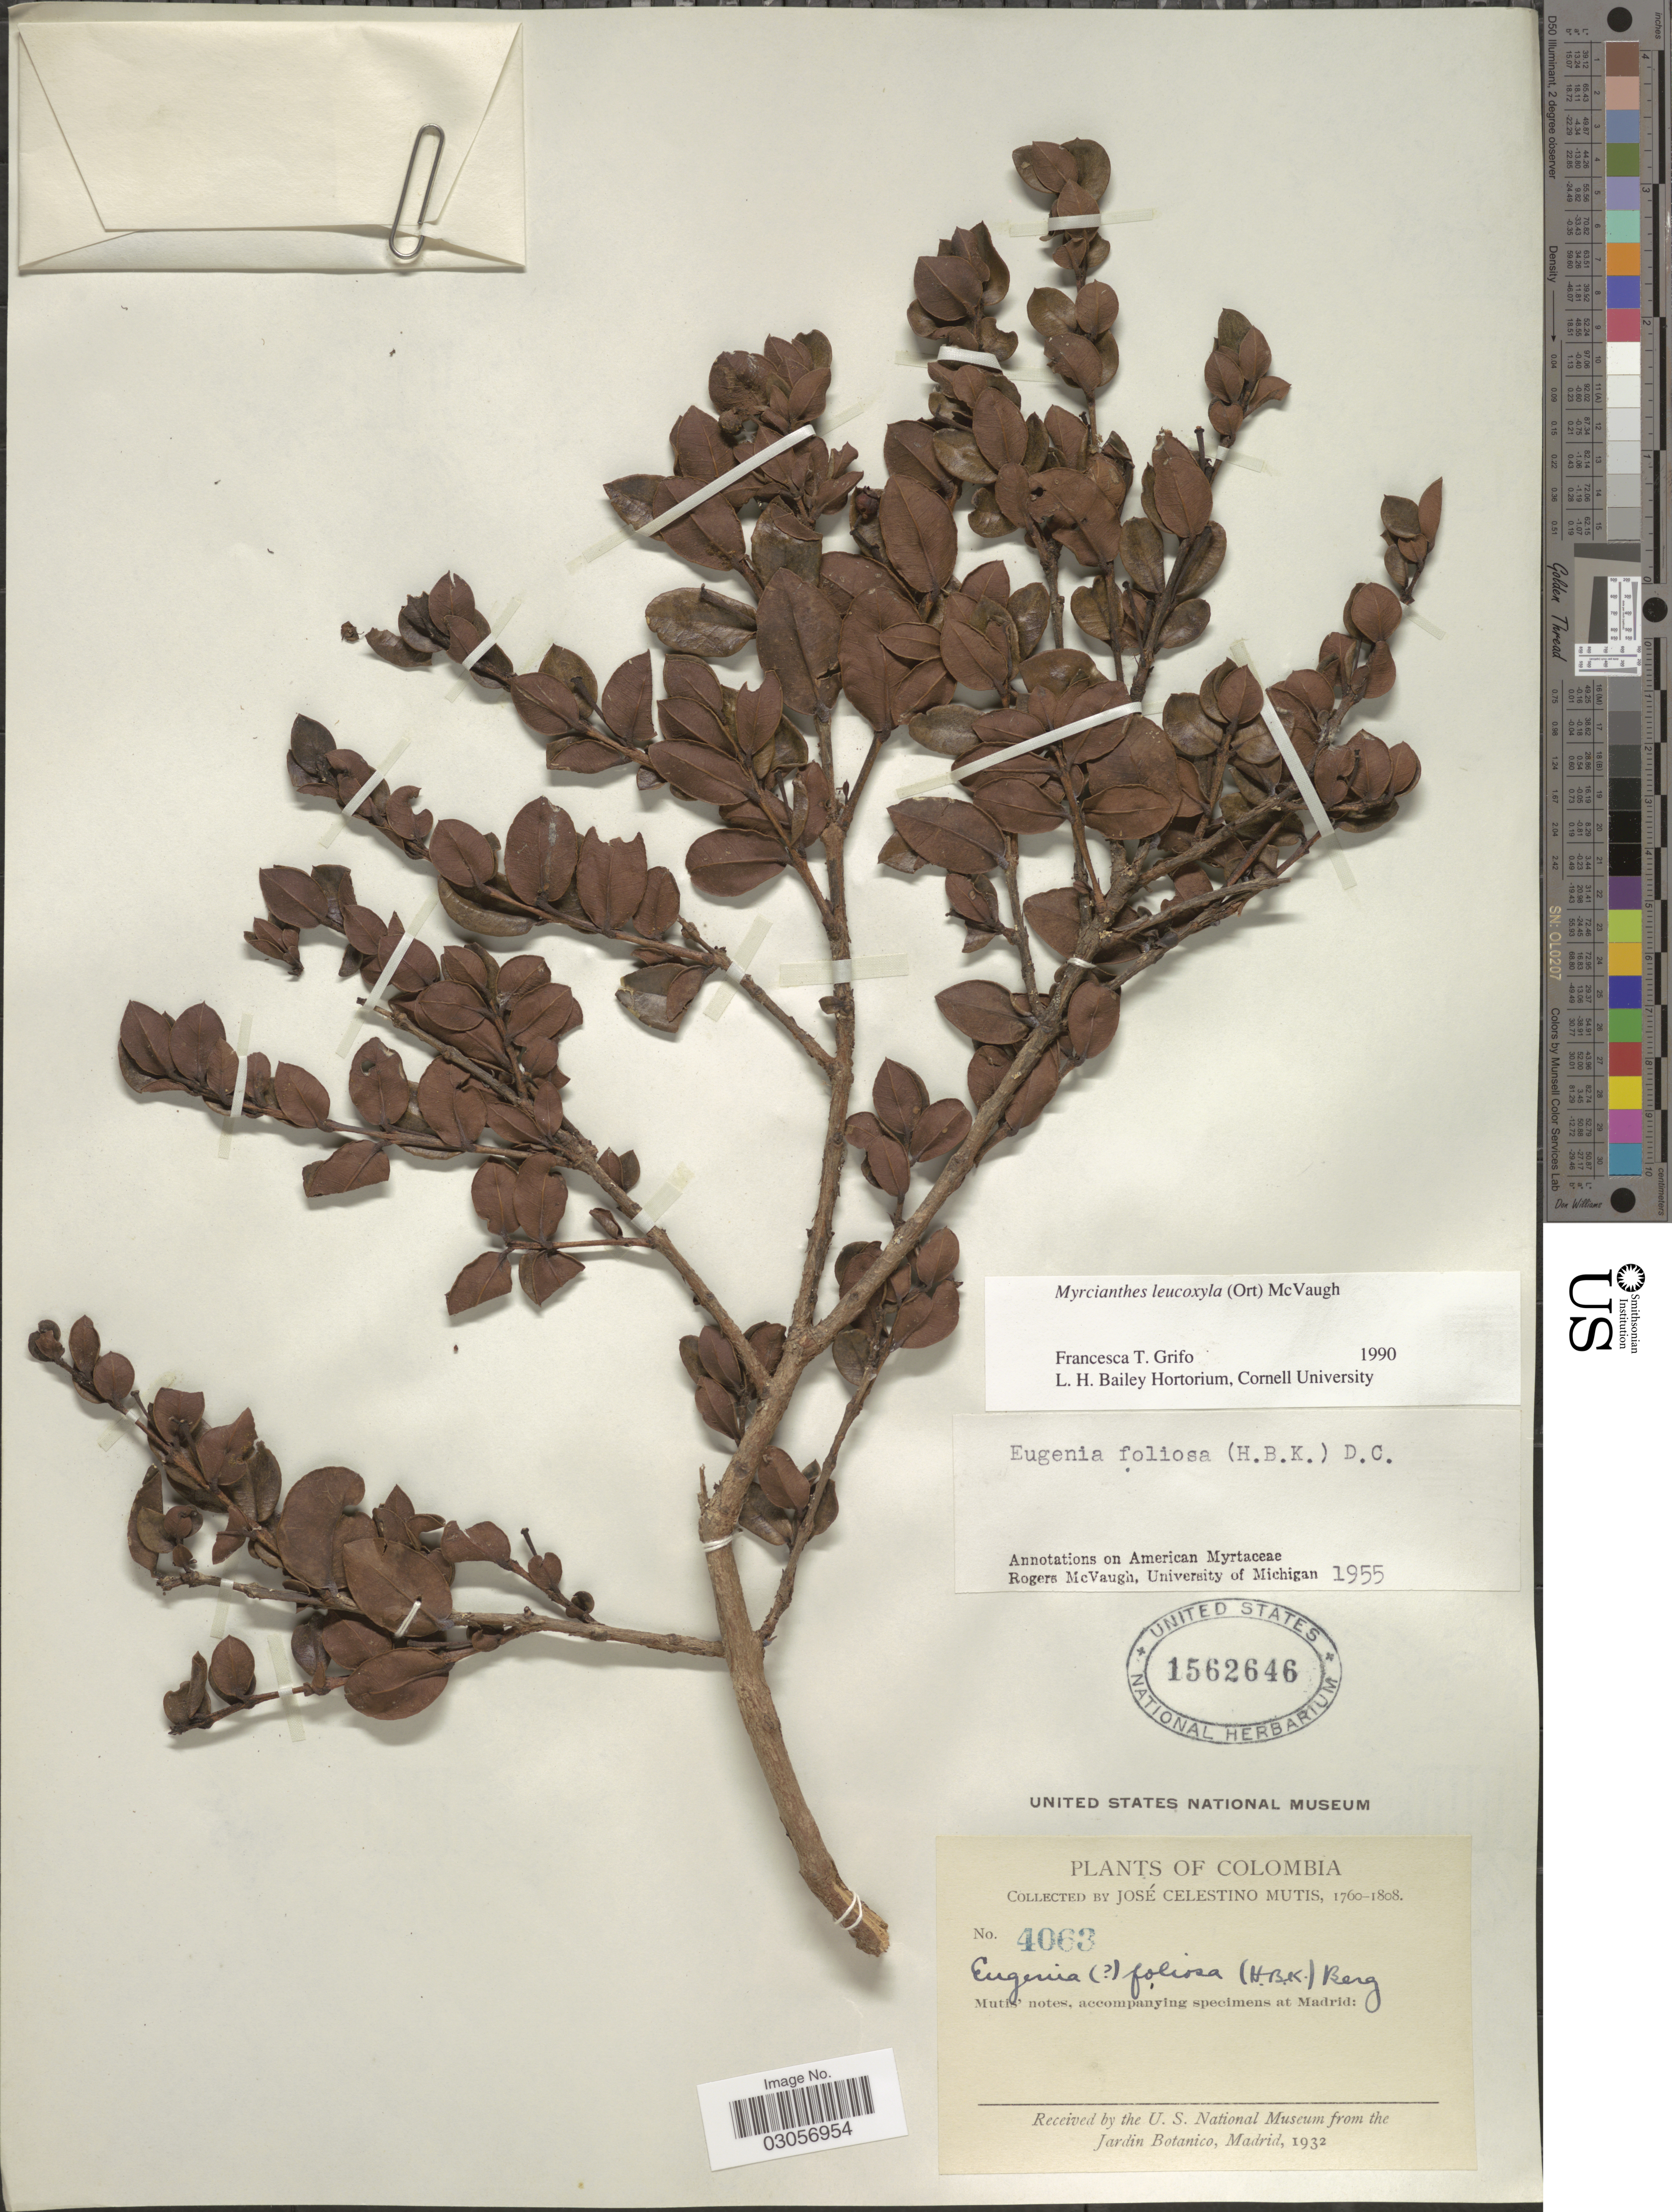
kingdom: Plantae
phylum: Tracheophyta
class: Magnoliopsida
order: Myrtales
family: Myrtaceae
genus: Myrcianthes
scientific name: Myrcianthes leucoxyla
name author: (Ortega) McVaugh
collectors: J. C. B. Mutis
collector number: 4063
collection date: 1760/1808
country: Colombia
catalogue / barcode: US 1562646